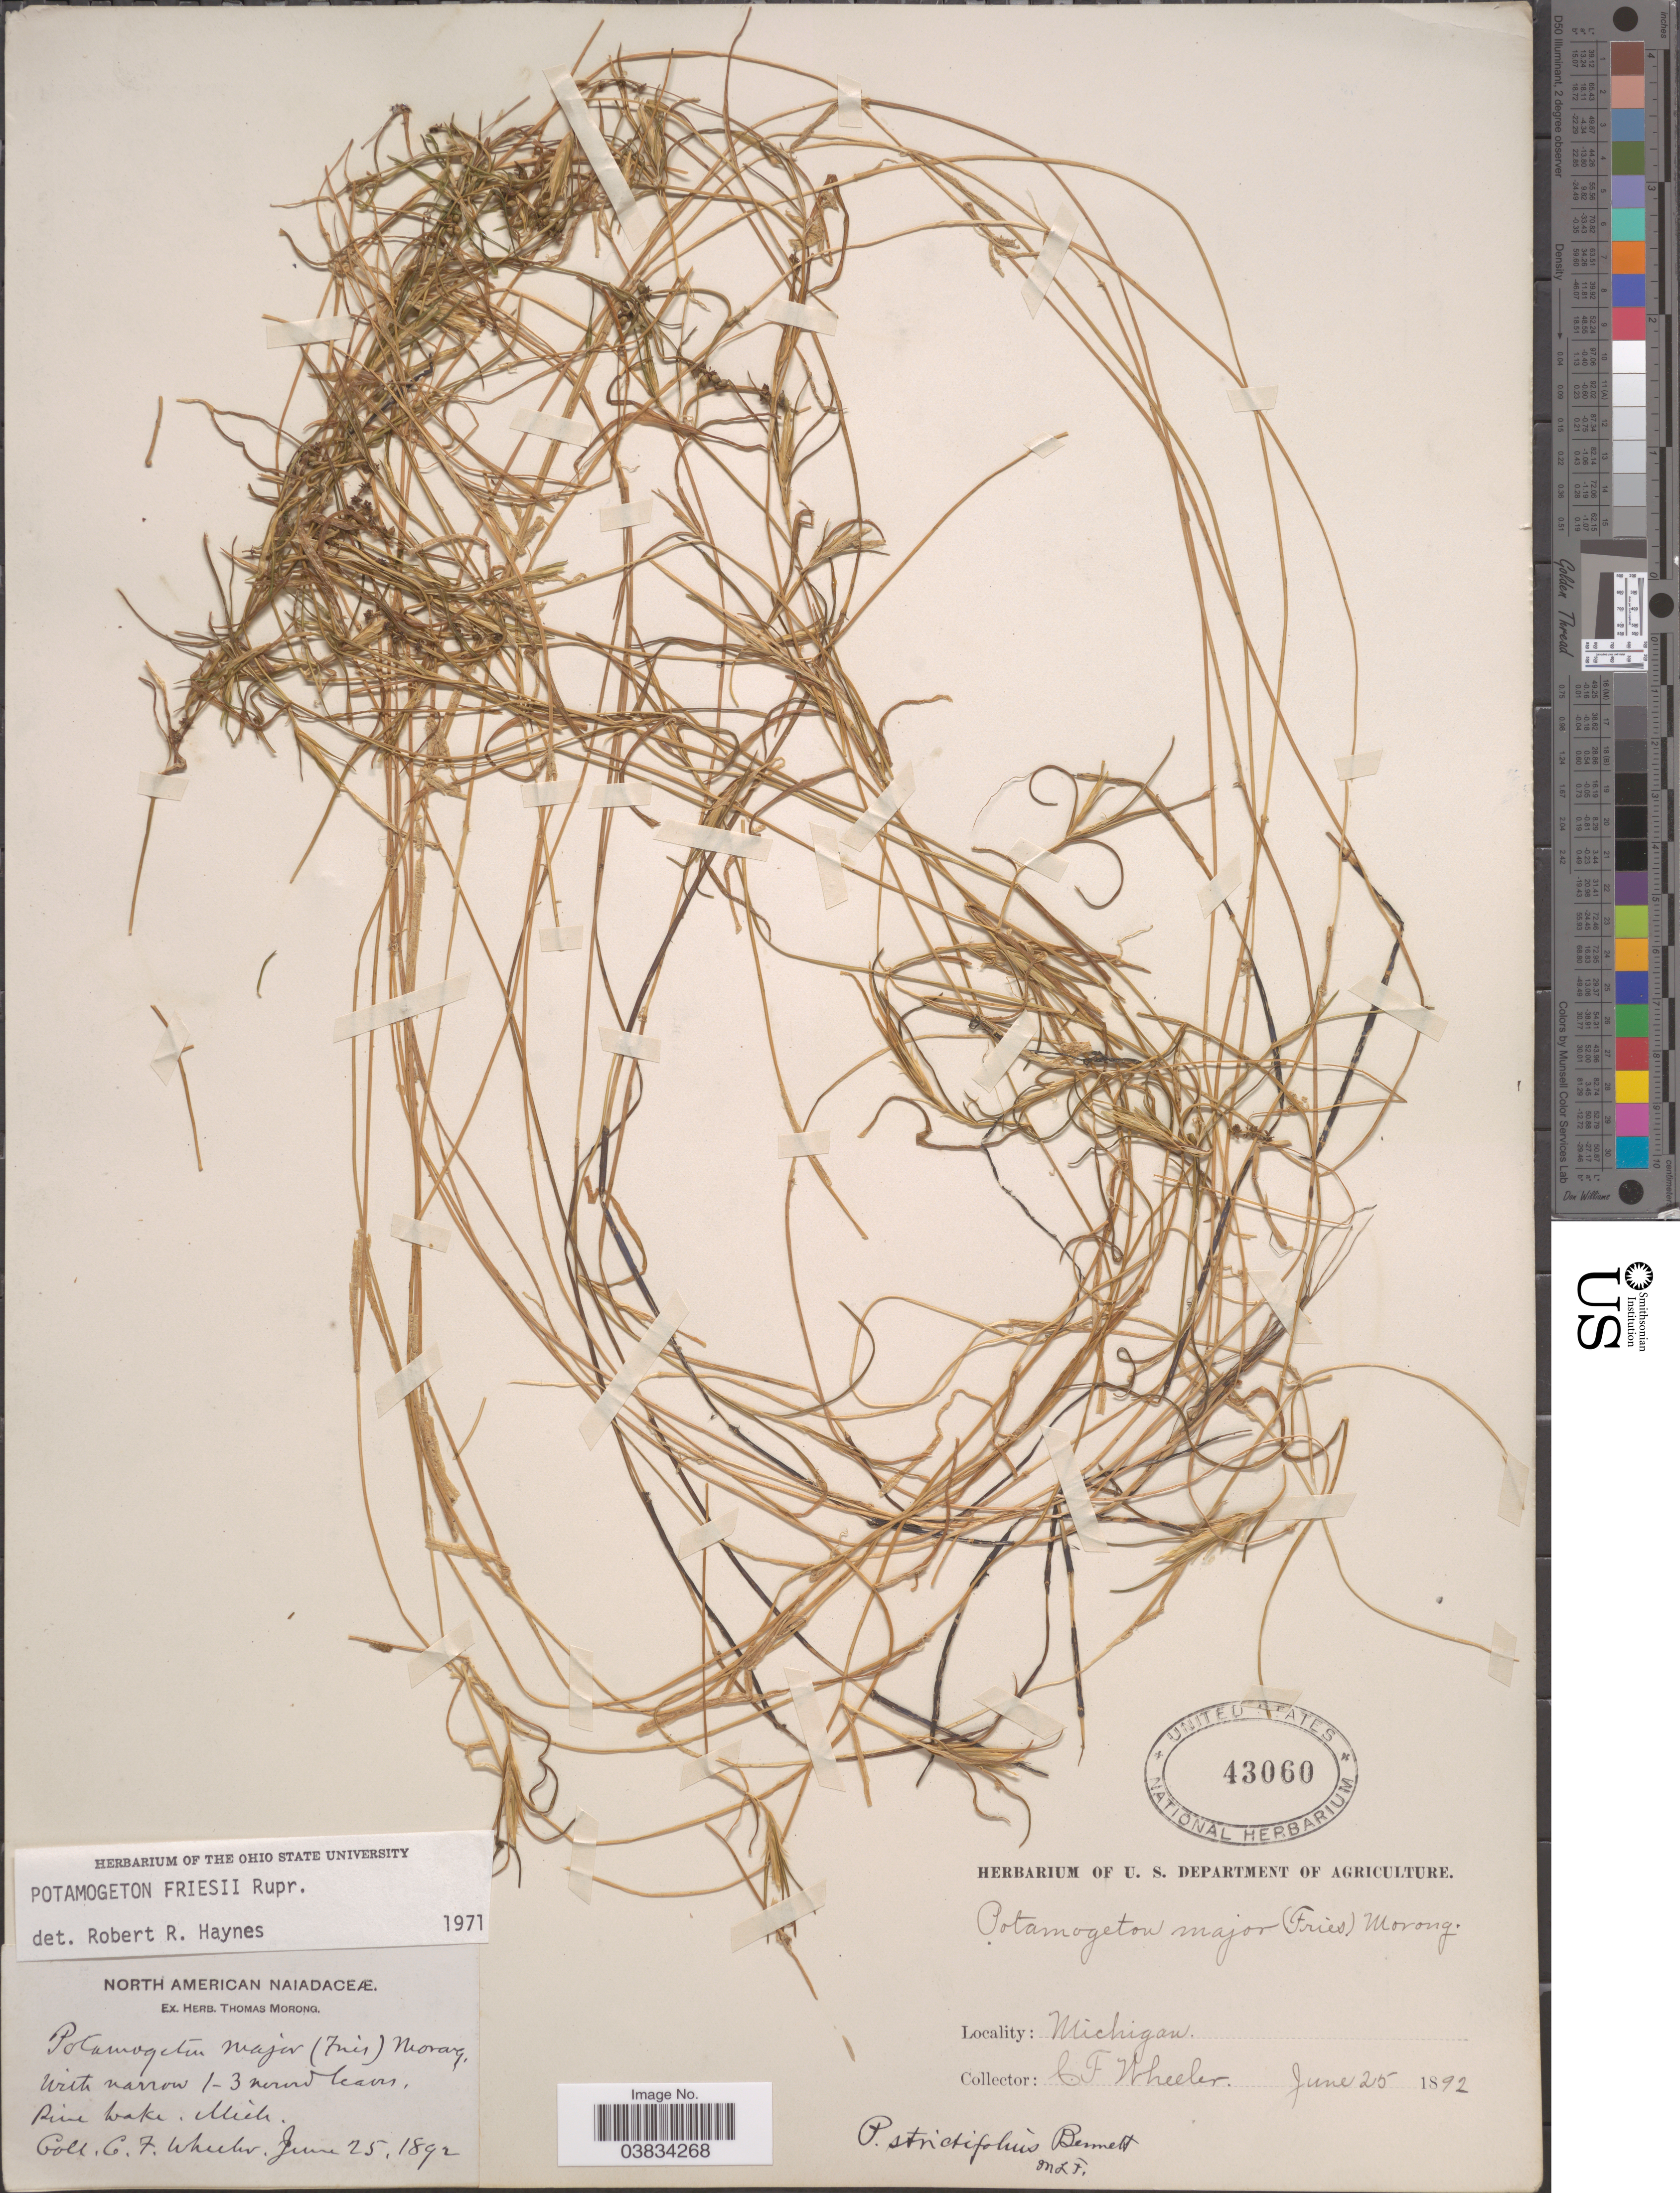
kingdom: Plantae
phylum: Tracheophyta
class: Liliopsida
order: Alismatales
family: Potamogetonaceae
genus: Potamogeton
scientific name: Potamogeton friesii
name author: Rupr.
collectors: C. Wheeler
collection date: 1892-06-25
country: United States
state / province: Michigan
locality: River Lake.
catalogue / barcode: US 43060